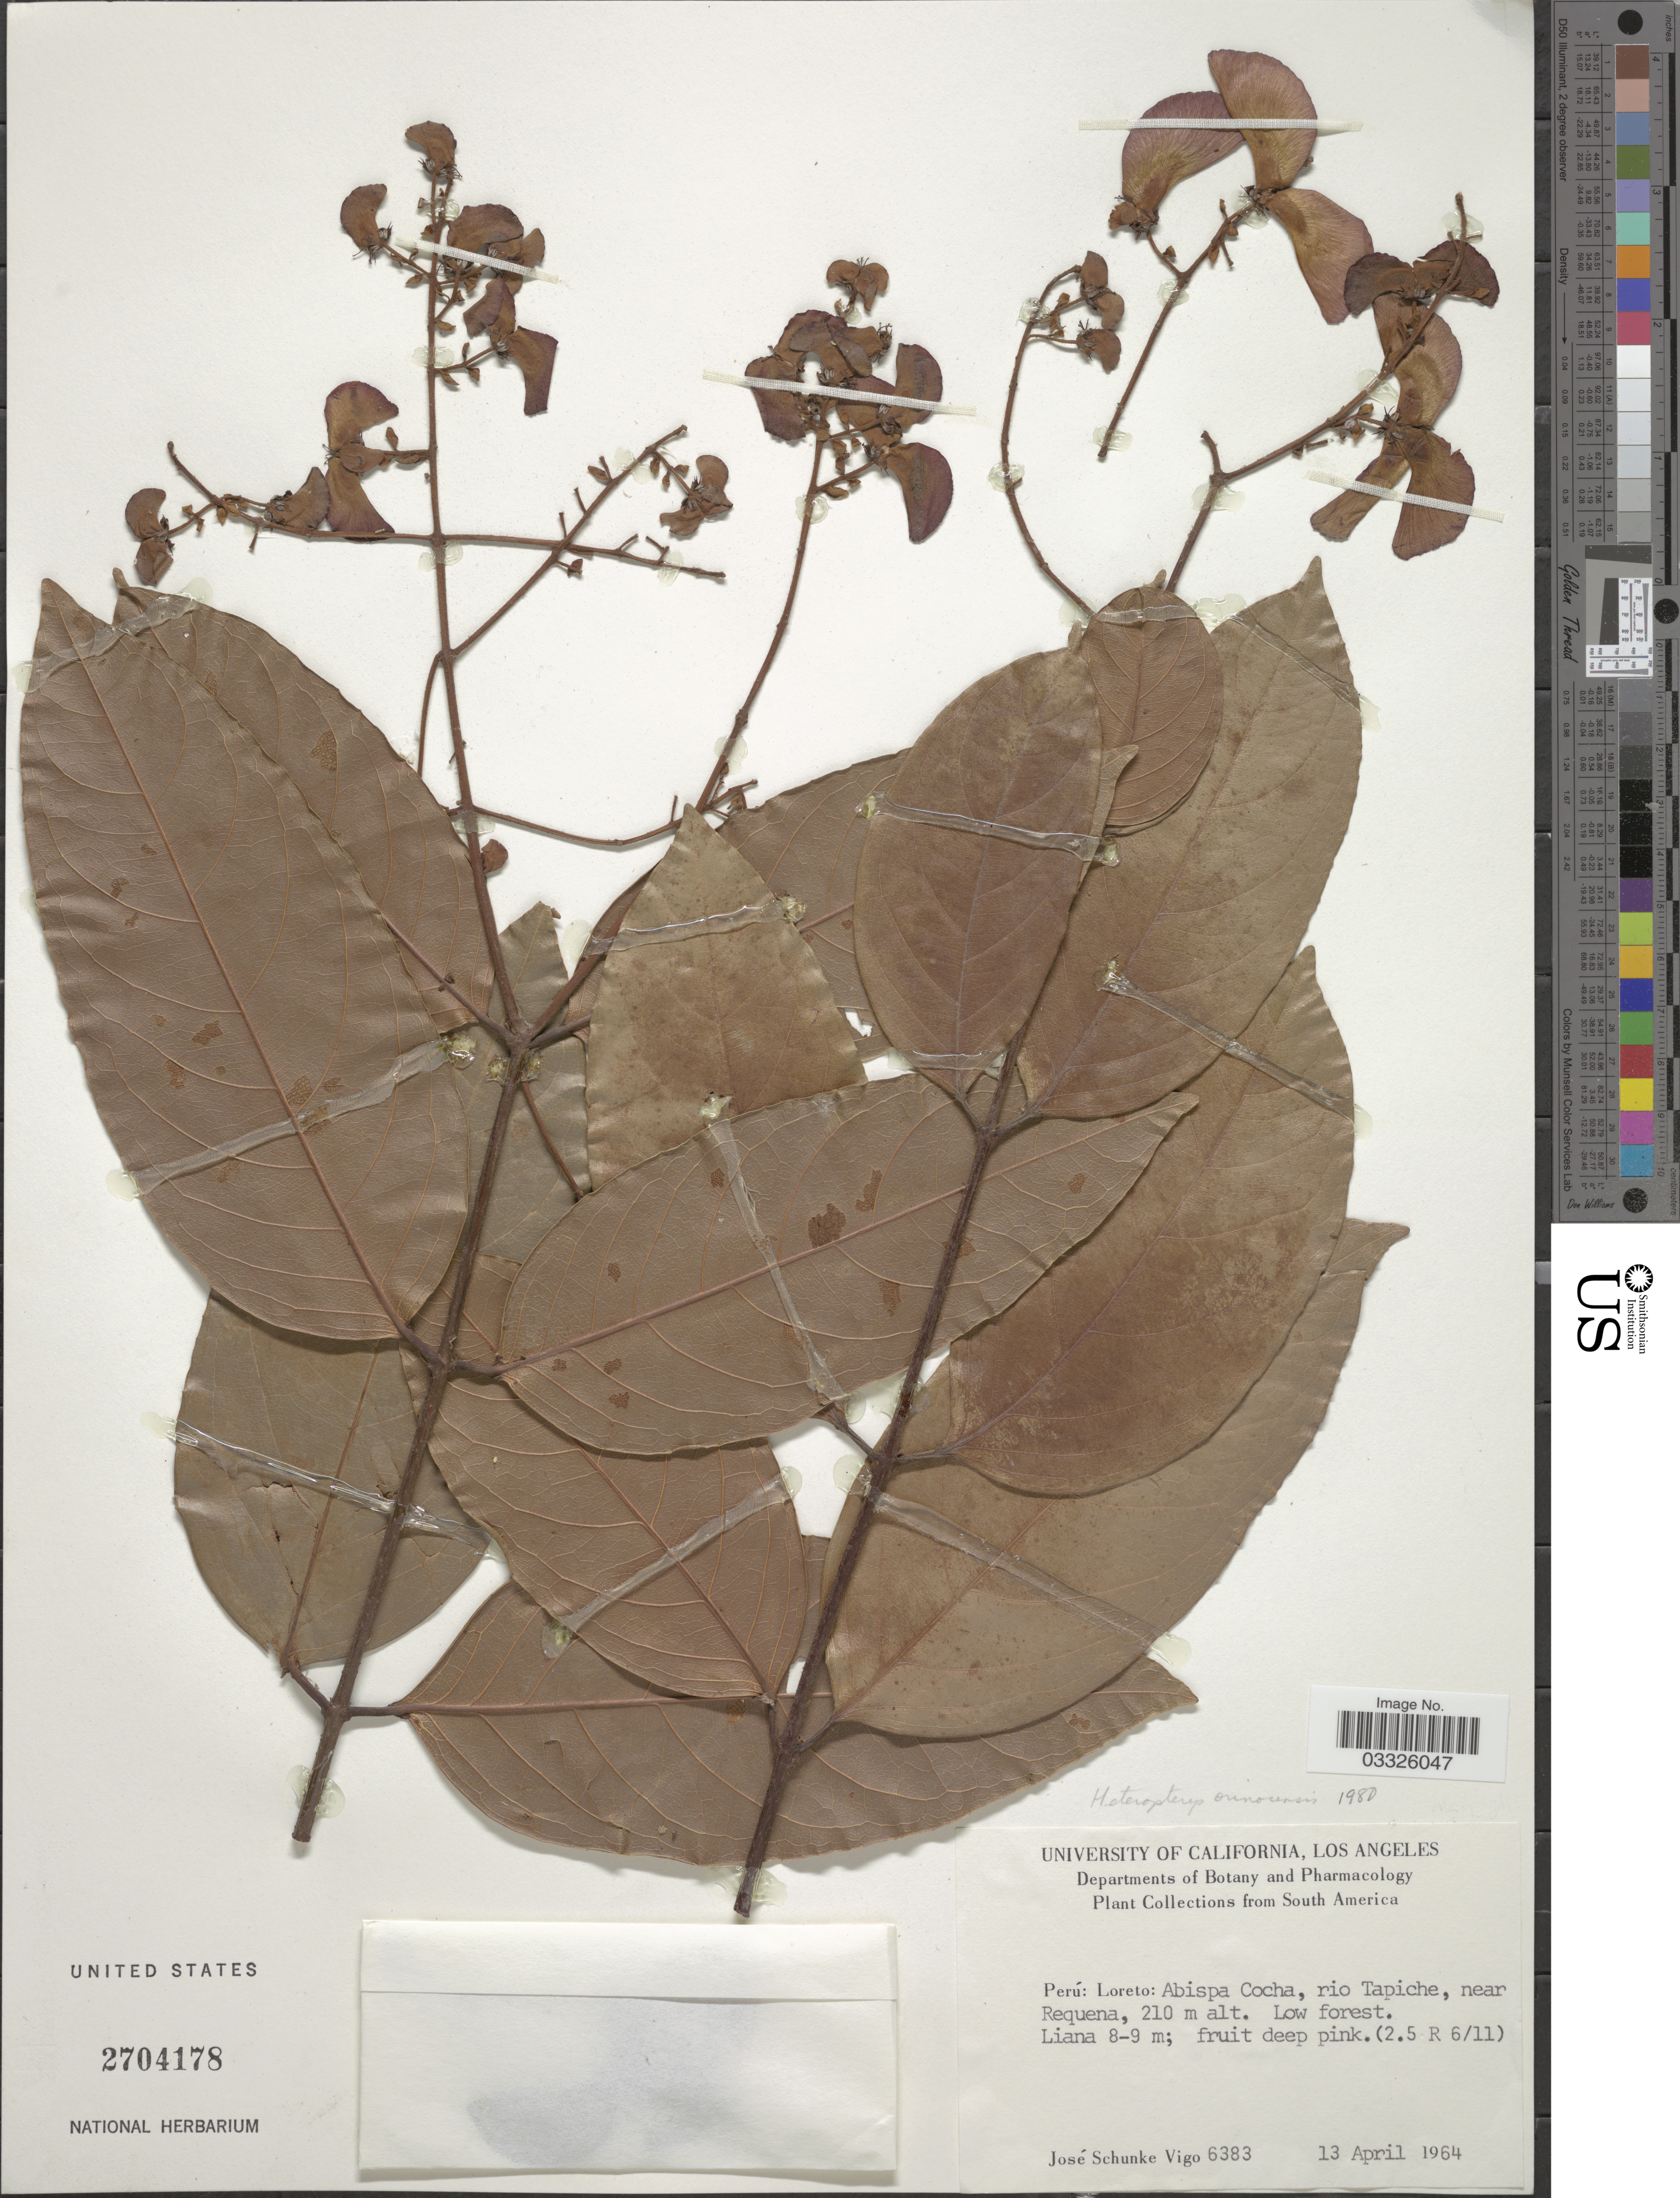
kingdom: Plantae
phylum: Tracheophyta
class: Magnoliopsida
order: Malpighiales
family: Malpighiaceae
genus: Heteropterys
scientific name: Heteropterys orinocensis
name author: (Kunth) A. Juss.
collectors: J. Schunke Vigo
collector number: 6383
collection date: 1964-04-13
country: Peru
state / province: Loreto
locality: Abispa Cocha, rio Tapiche, near Requena.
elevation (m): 210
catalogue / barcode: US 2704178